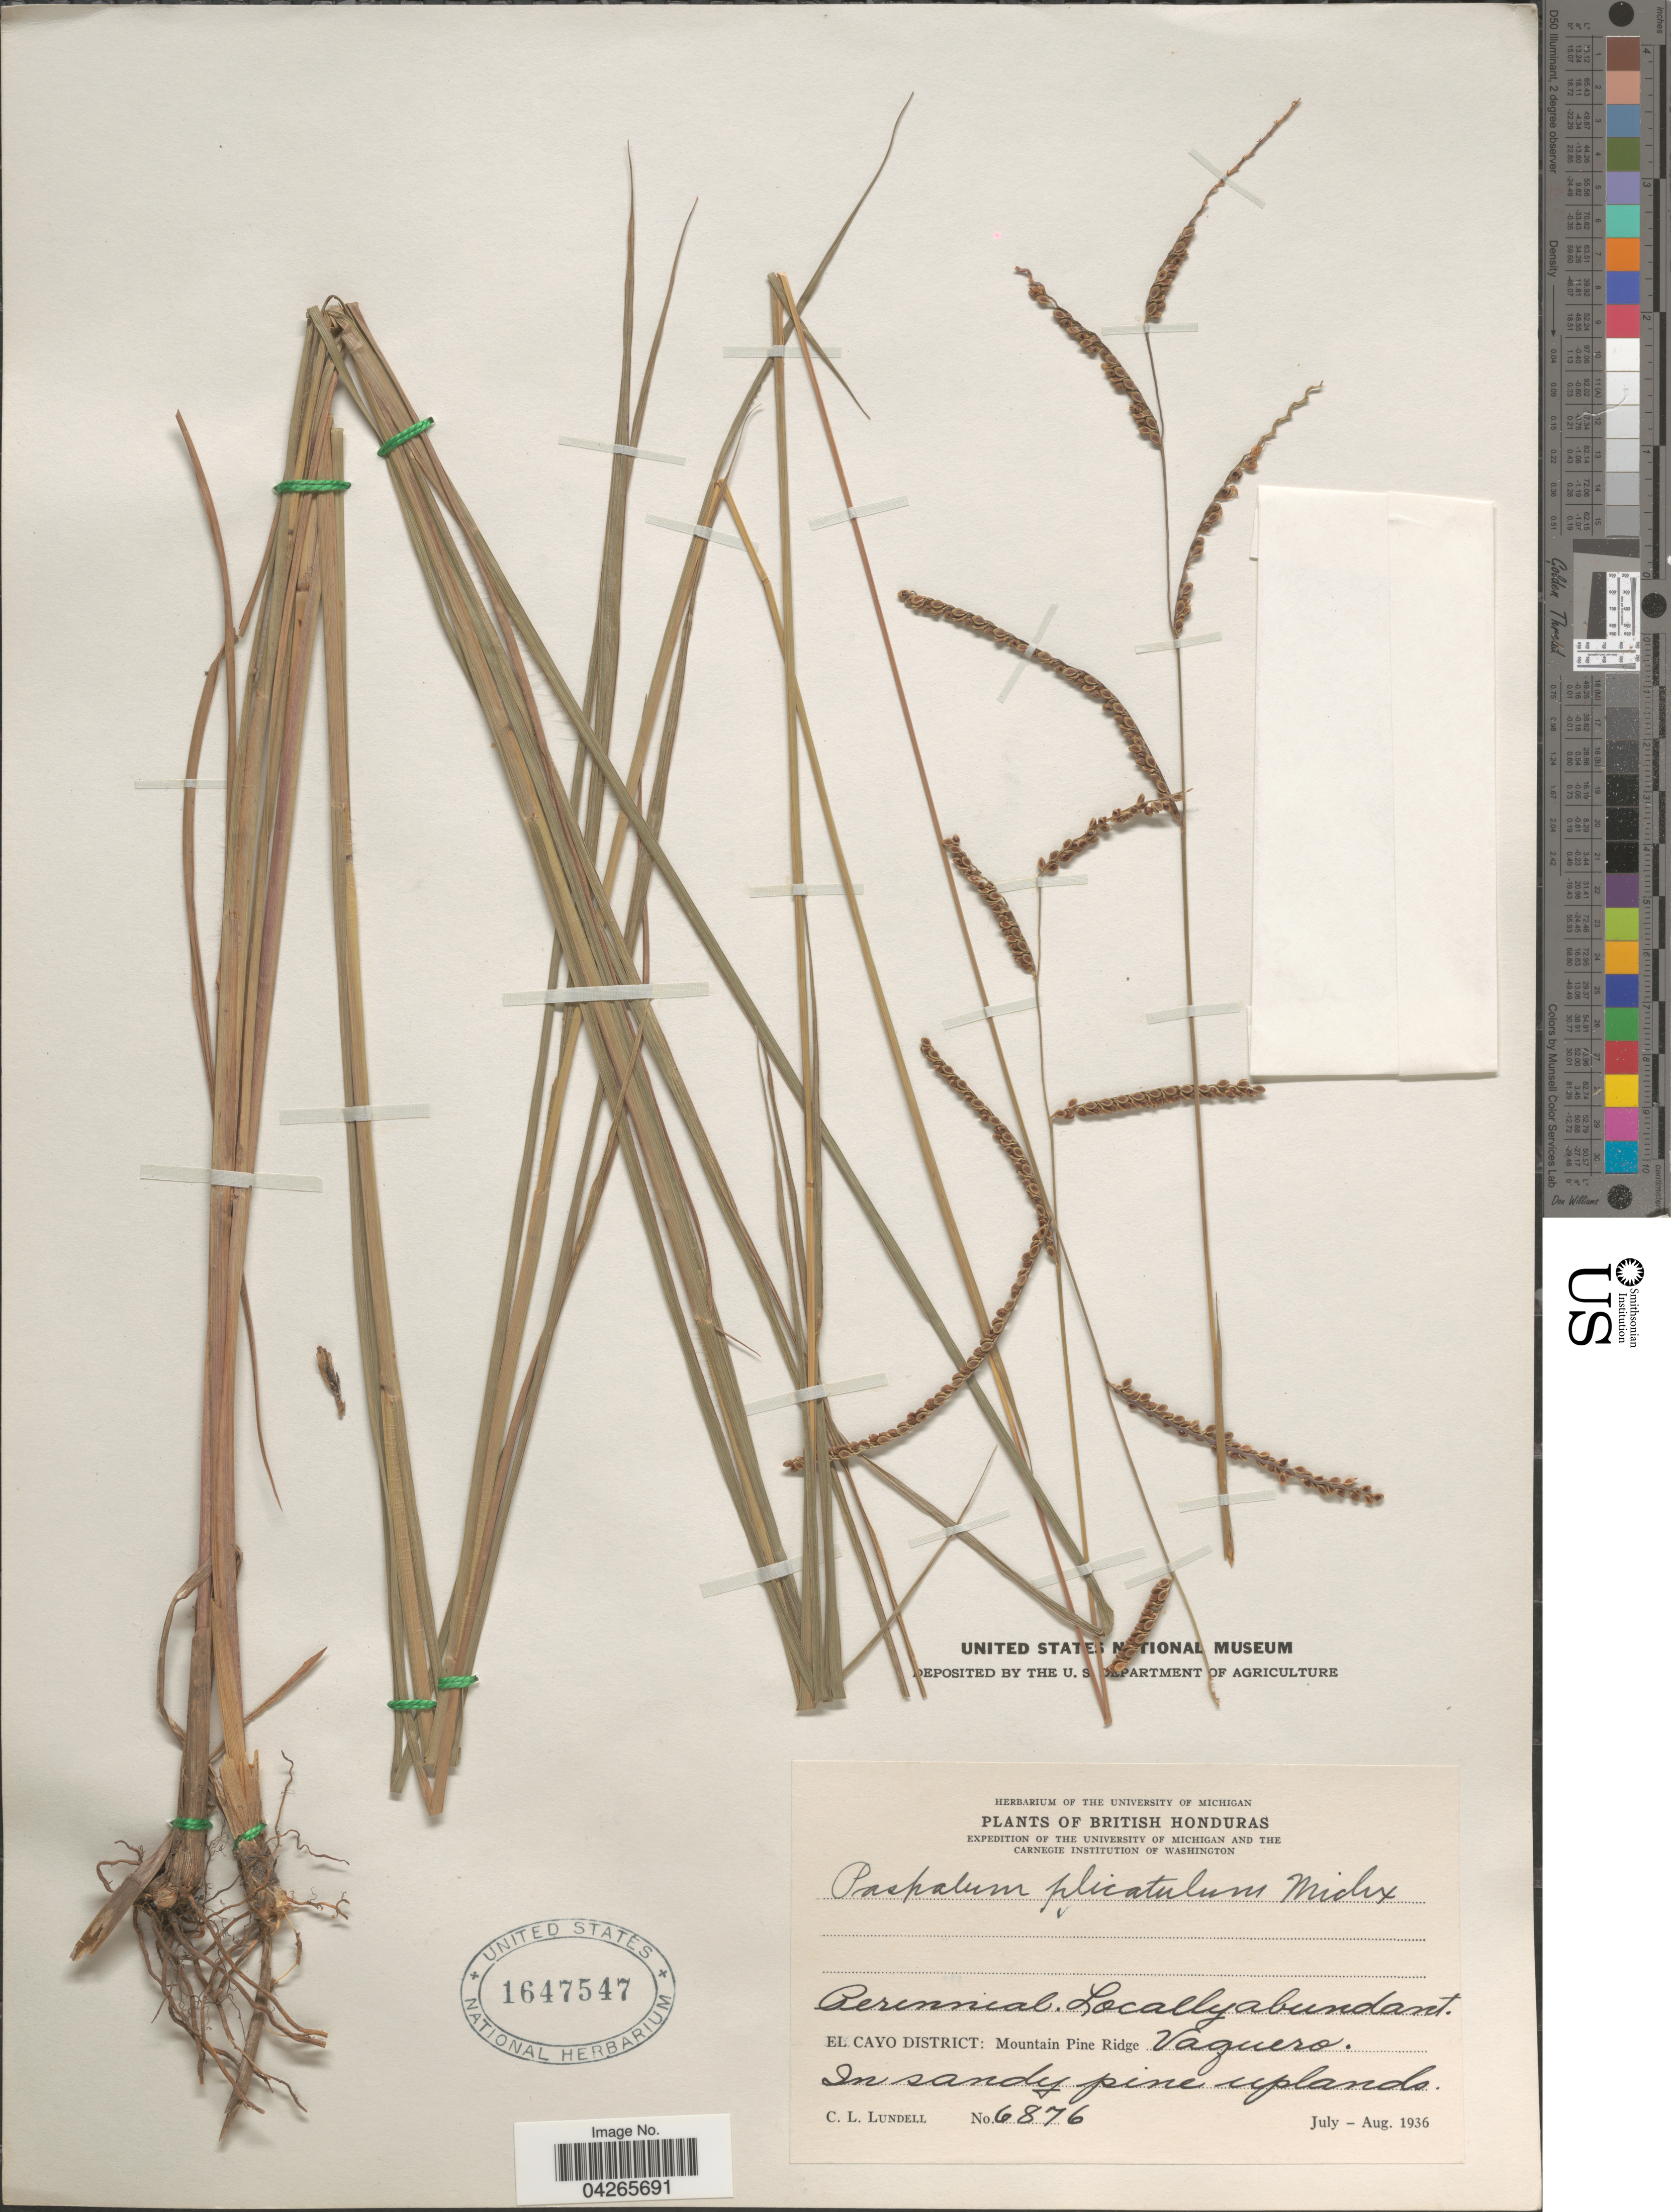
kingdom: Plantae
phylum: Tracheophyta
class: Liliopsida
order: Poales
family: Poaceae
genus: Paspalum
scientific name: Paspalum plicatulum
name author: Michx.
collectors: C. L. Lundell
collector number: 6876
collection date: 1936-07/1936-08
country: Belize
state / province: Cayo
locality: British Honduras. Expedition of the University of Michigan and the Carnegie Institution of Washington. El Cayo District: Mountain Pine Ridge. Vaquero. In sandy pine uplands.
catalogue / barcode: US 1647547